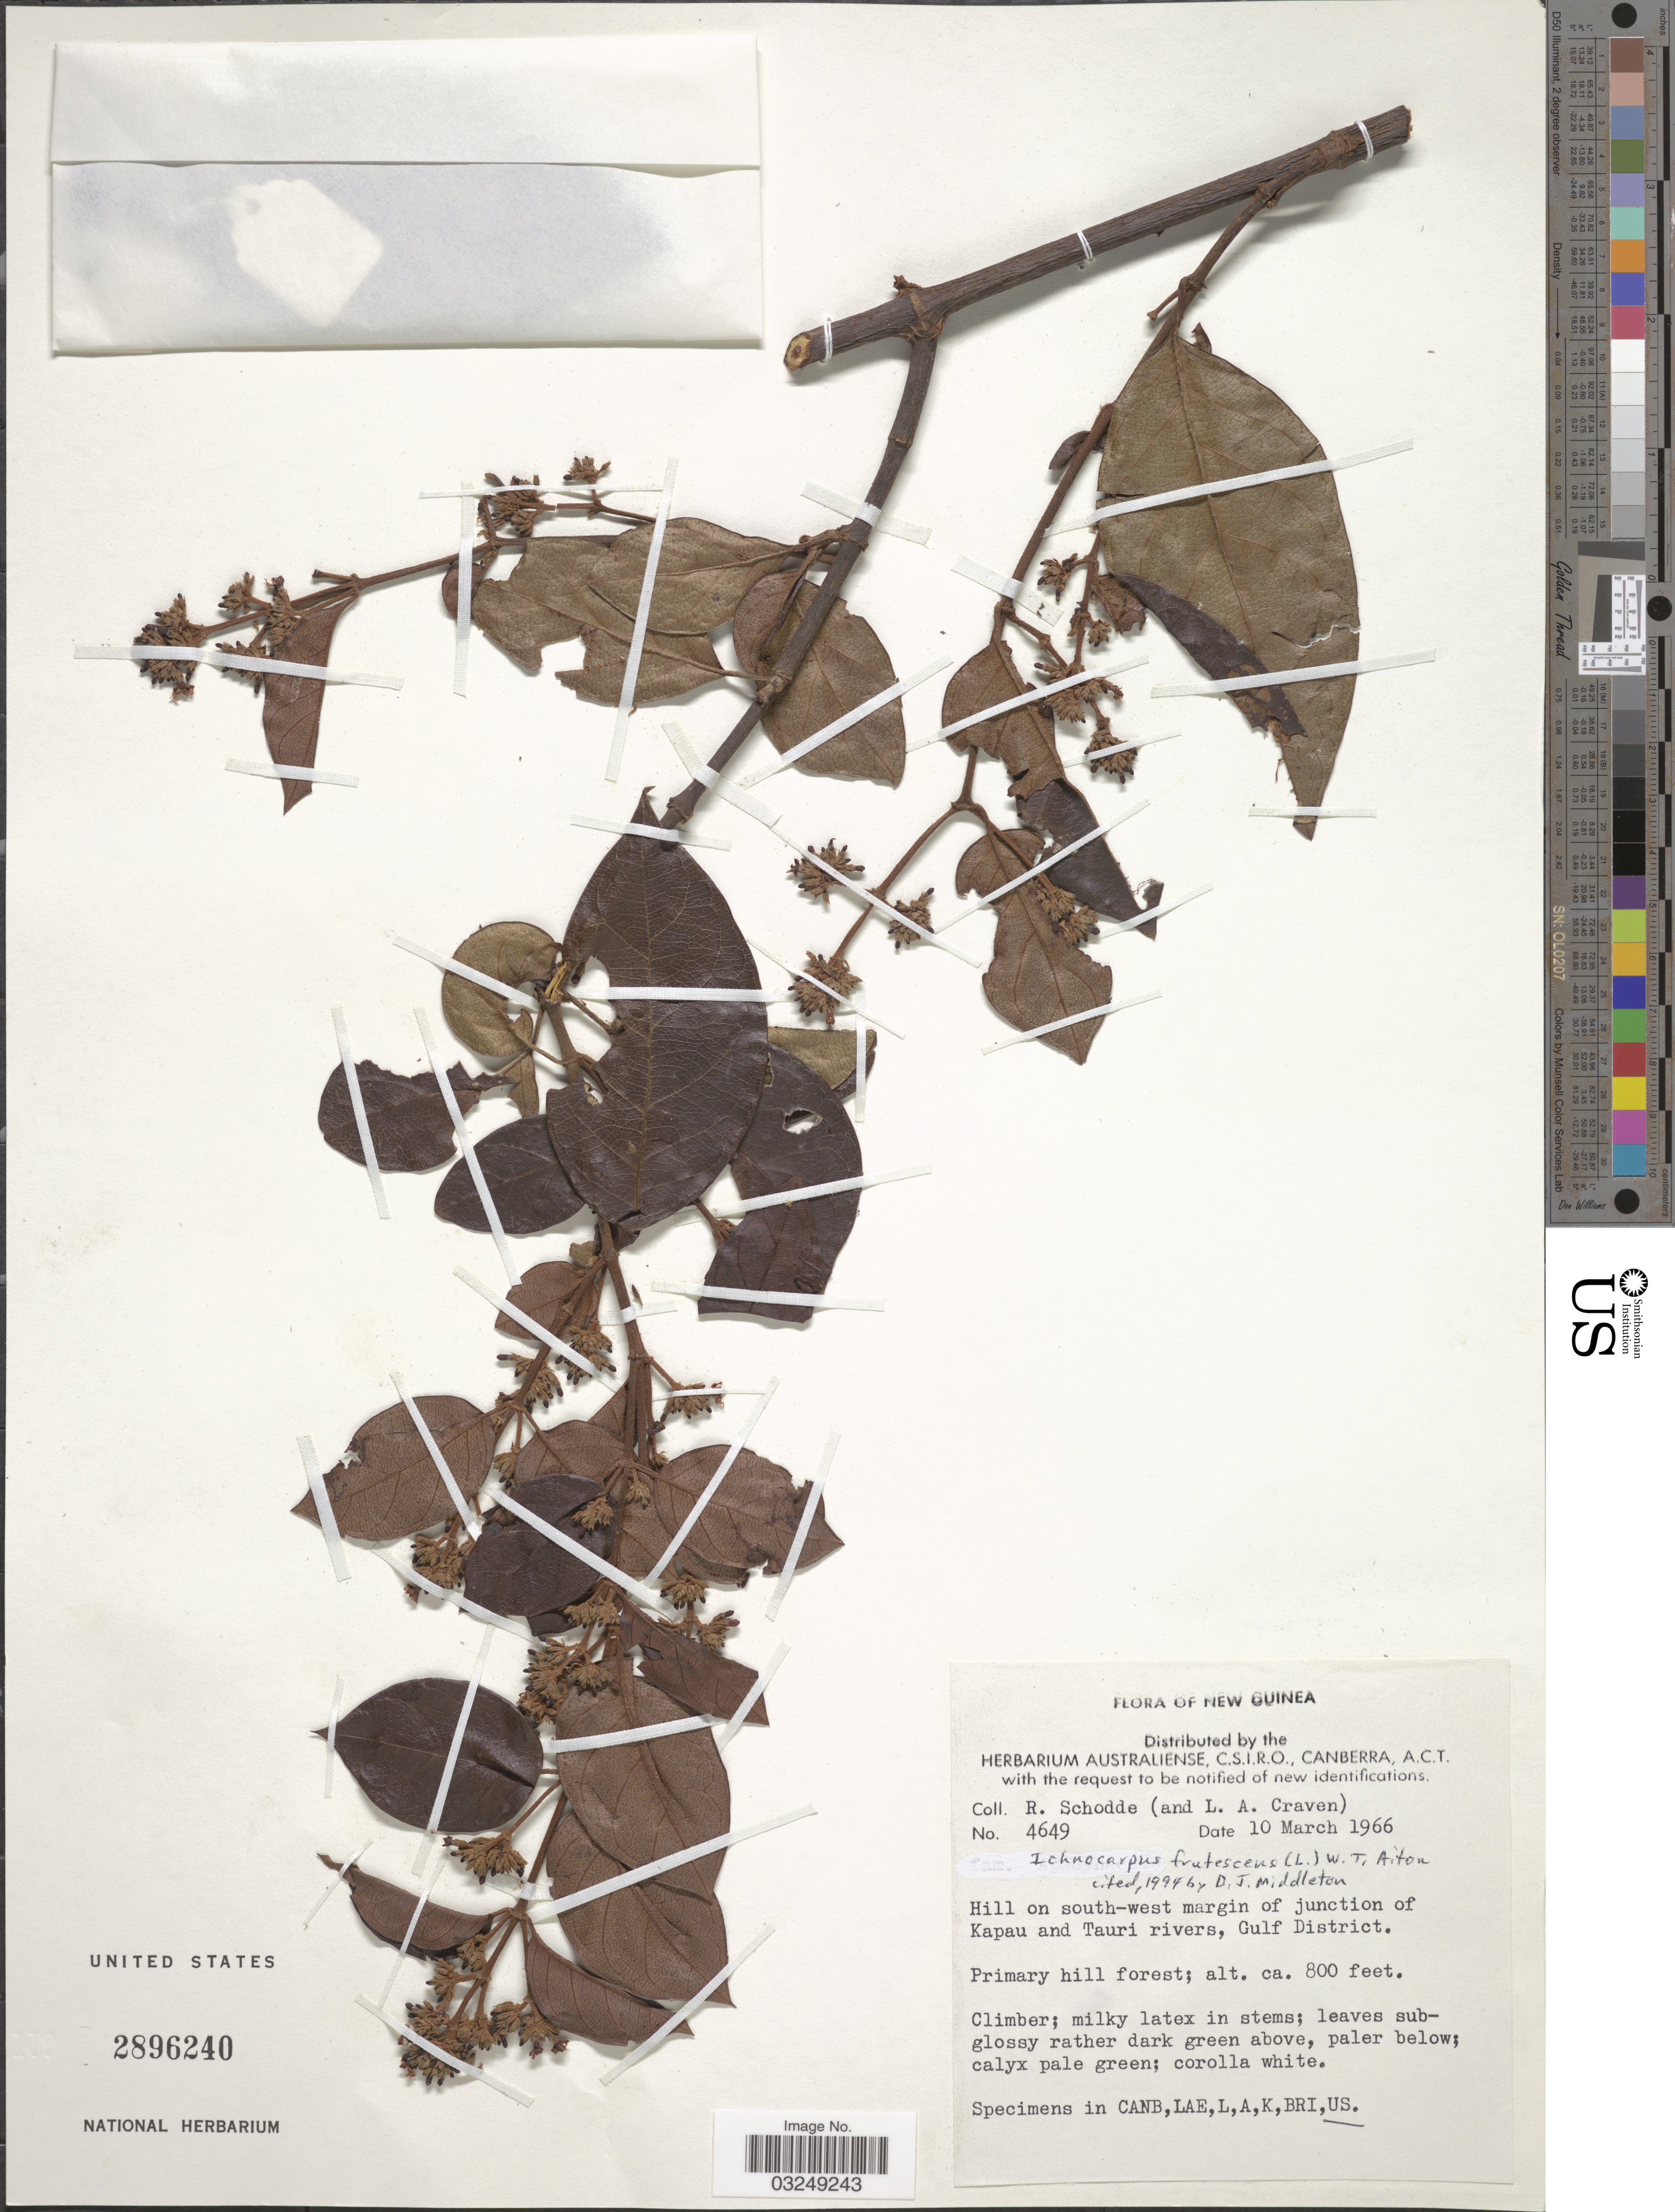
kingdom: Plantae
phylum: Tracheophyta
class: Magnoliopsida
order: Gentianales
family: Apocynaceae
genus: Ichnocarpus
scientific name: Ichnocarpus frutescens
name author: (L.) W.T. Aiton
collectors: R. Schodde & L. A. Craven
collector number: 4649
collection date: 1966-03-10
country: Papua New Guinea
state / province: Gulf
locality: New Guinea. Hill on south-west margin of junction of Kapau and Tauri rivers, Gulf District.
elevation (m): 244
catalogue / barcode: US 2896240